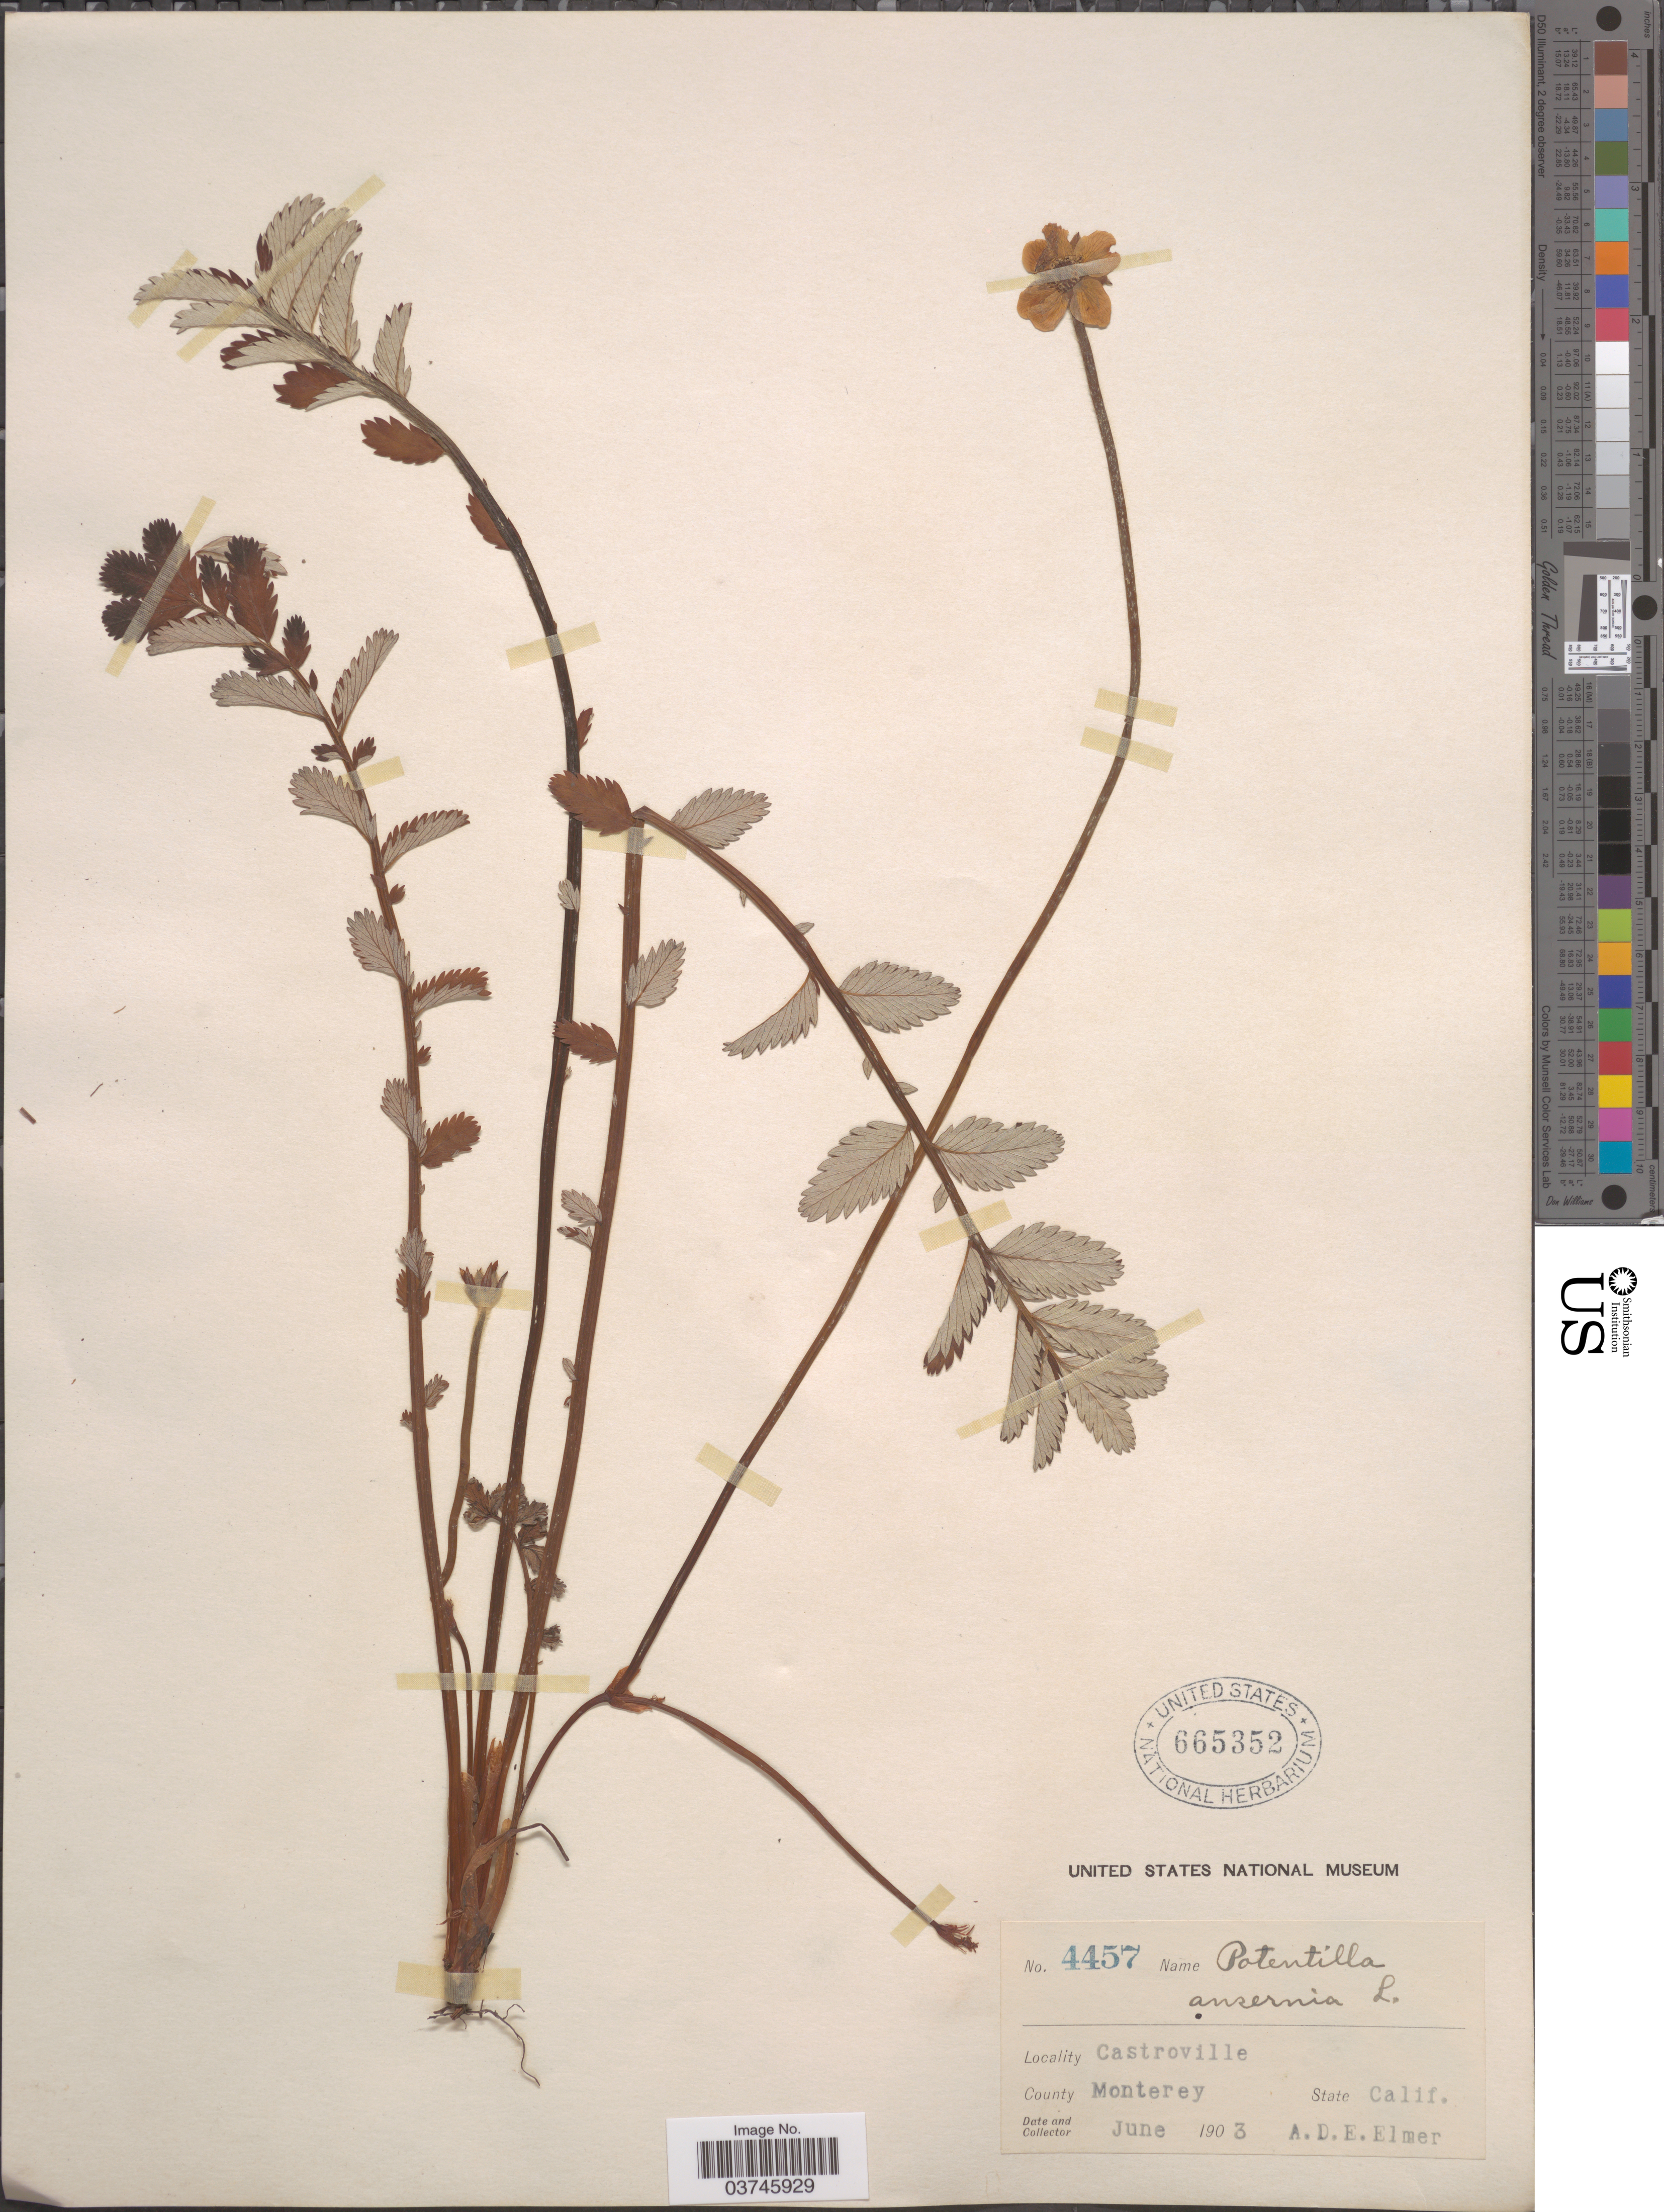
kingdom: Plantae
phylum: Tracheophyta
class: Magnoliopsida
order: Rosales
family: Rosaceae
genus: Argentina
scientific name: Argentina sp.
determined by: Strong, Mark T., (BOT), Smithsonian Institution - National Museum of Natural History (UNITED STATES)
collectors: A. D. E. Elmer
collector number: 4457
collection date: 1903-06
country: United States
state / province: California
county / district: Monterey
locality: Castroville. County Monterey.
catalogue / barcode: US 665352